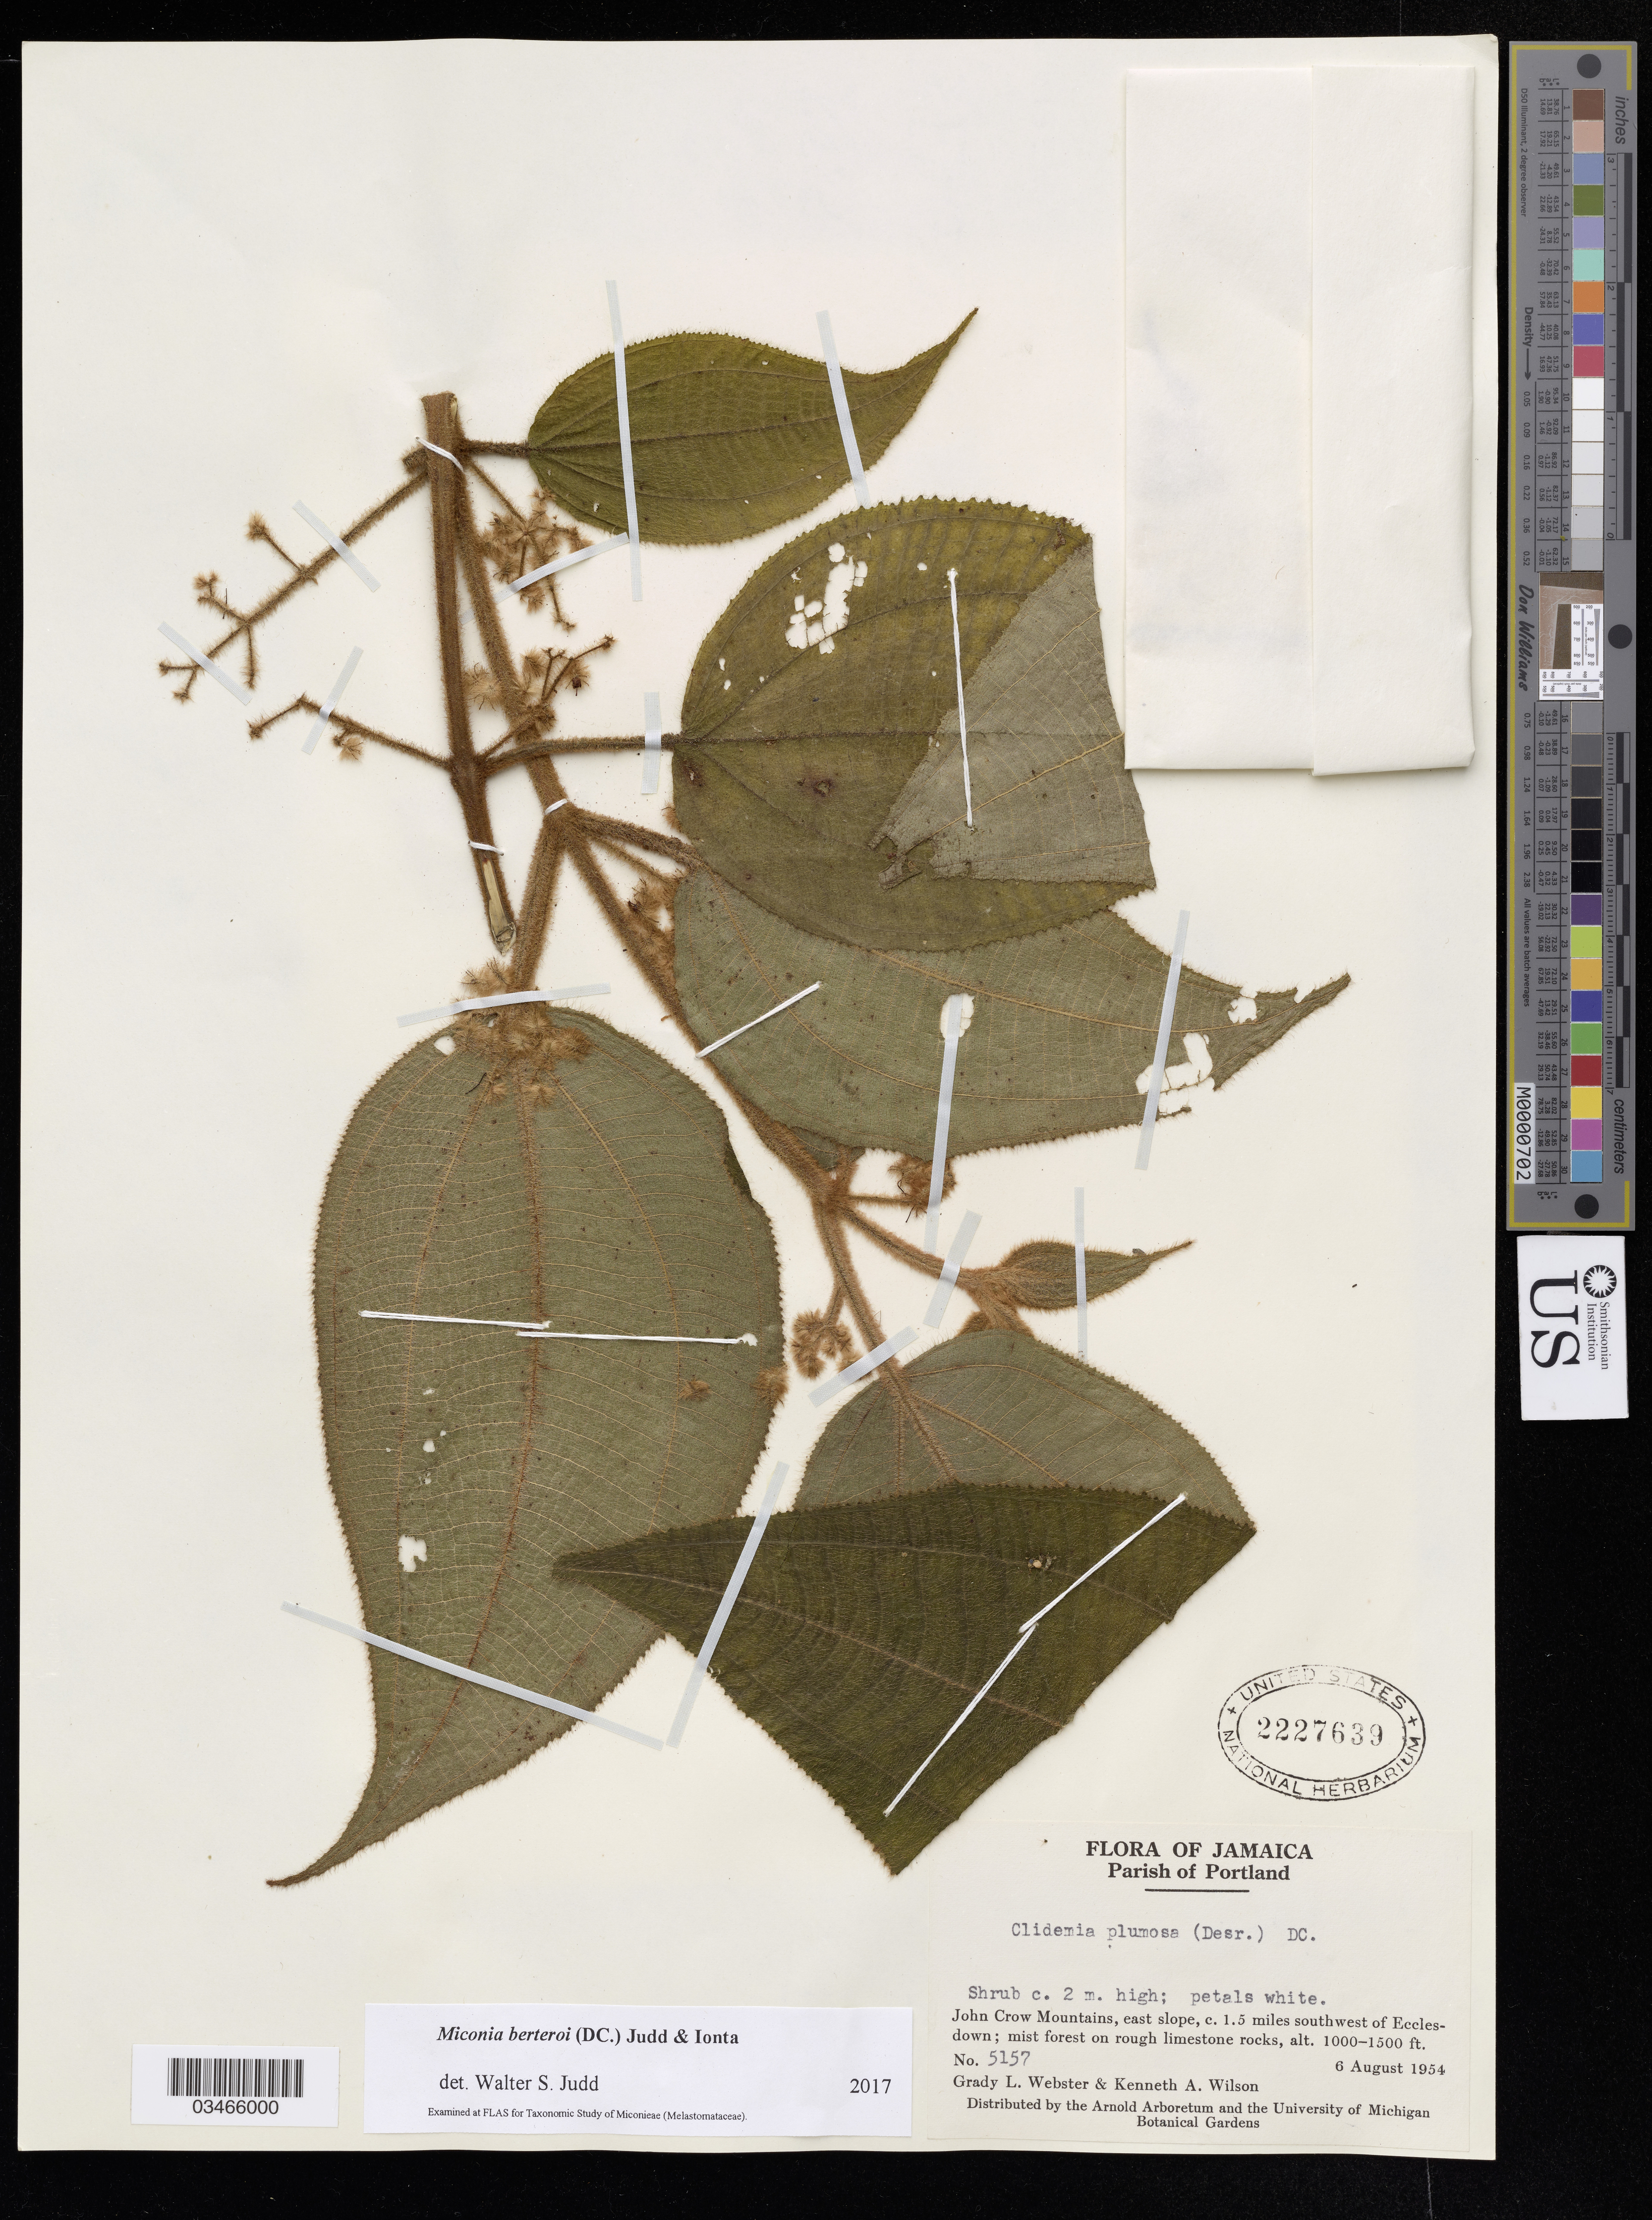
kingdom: Plantae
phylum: Tracheophyta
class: Magnoliopsida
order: Myrtales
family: Melastomataceae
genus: Miconia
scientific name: Miconia berteroi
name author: (DC.) Judd & Ionta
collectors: G. L. Webster & K. A. Wilson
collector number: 5157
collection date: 1954-08-06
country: Jamaica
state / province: Portland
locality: John Crow Mountains, east slope, c. 1.5 miles southwest of Ecclesdown.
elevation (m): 305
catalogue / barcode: US 2227639